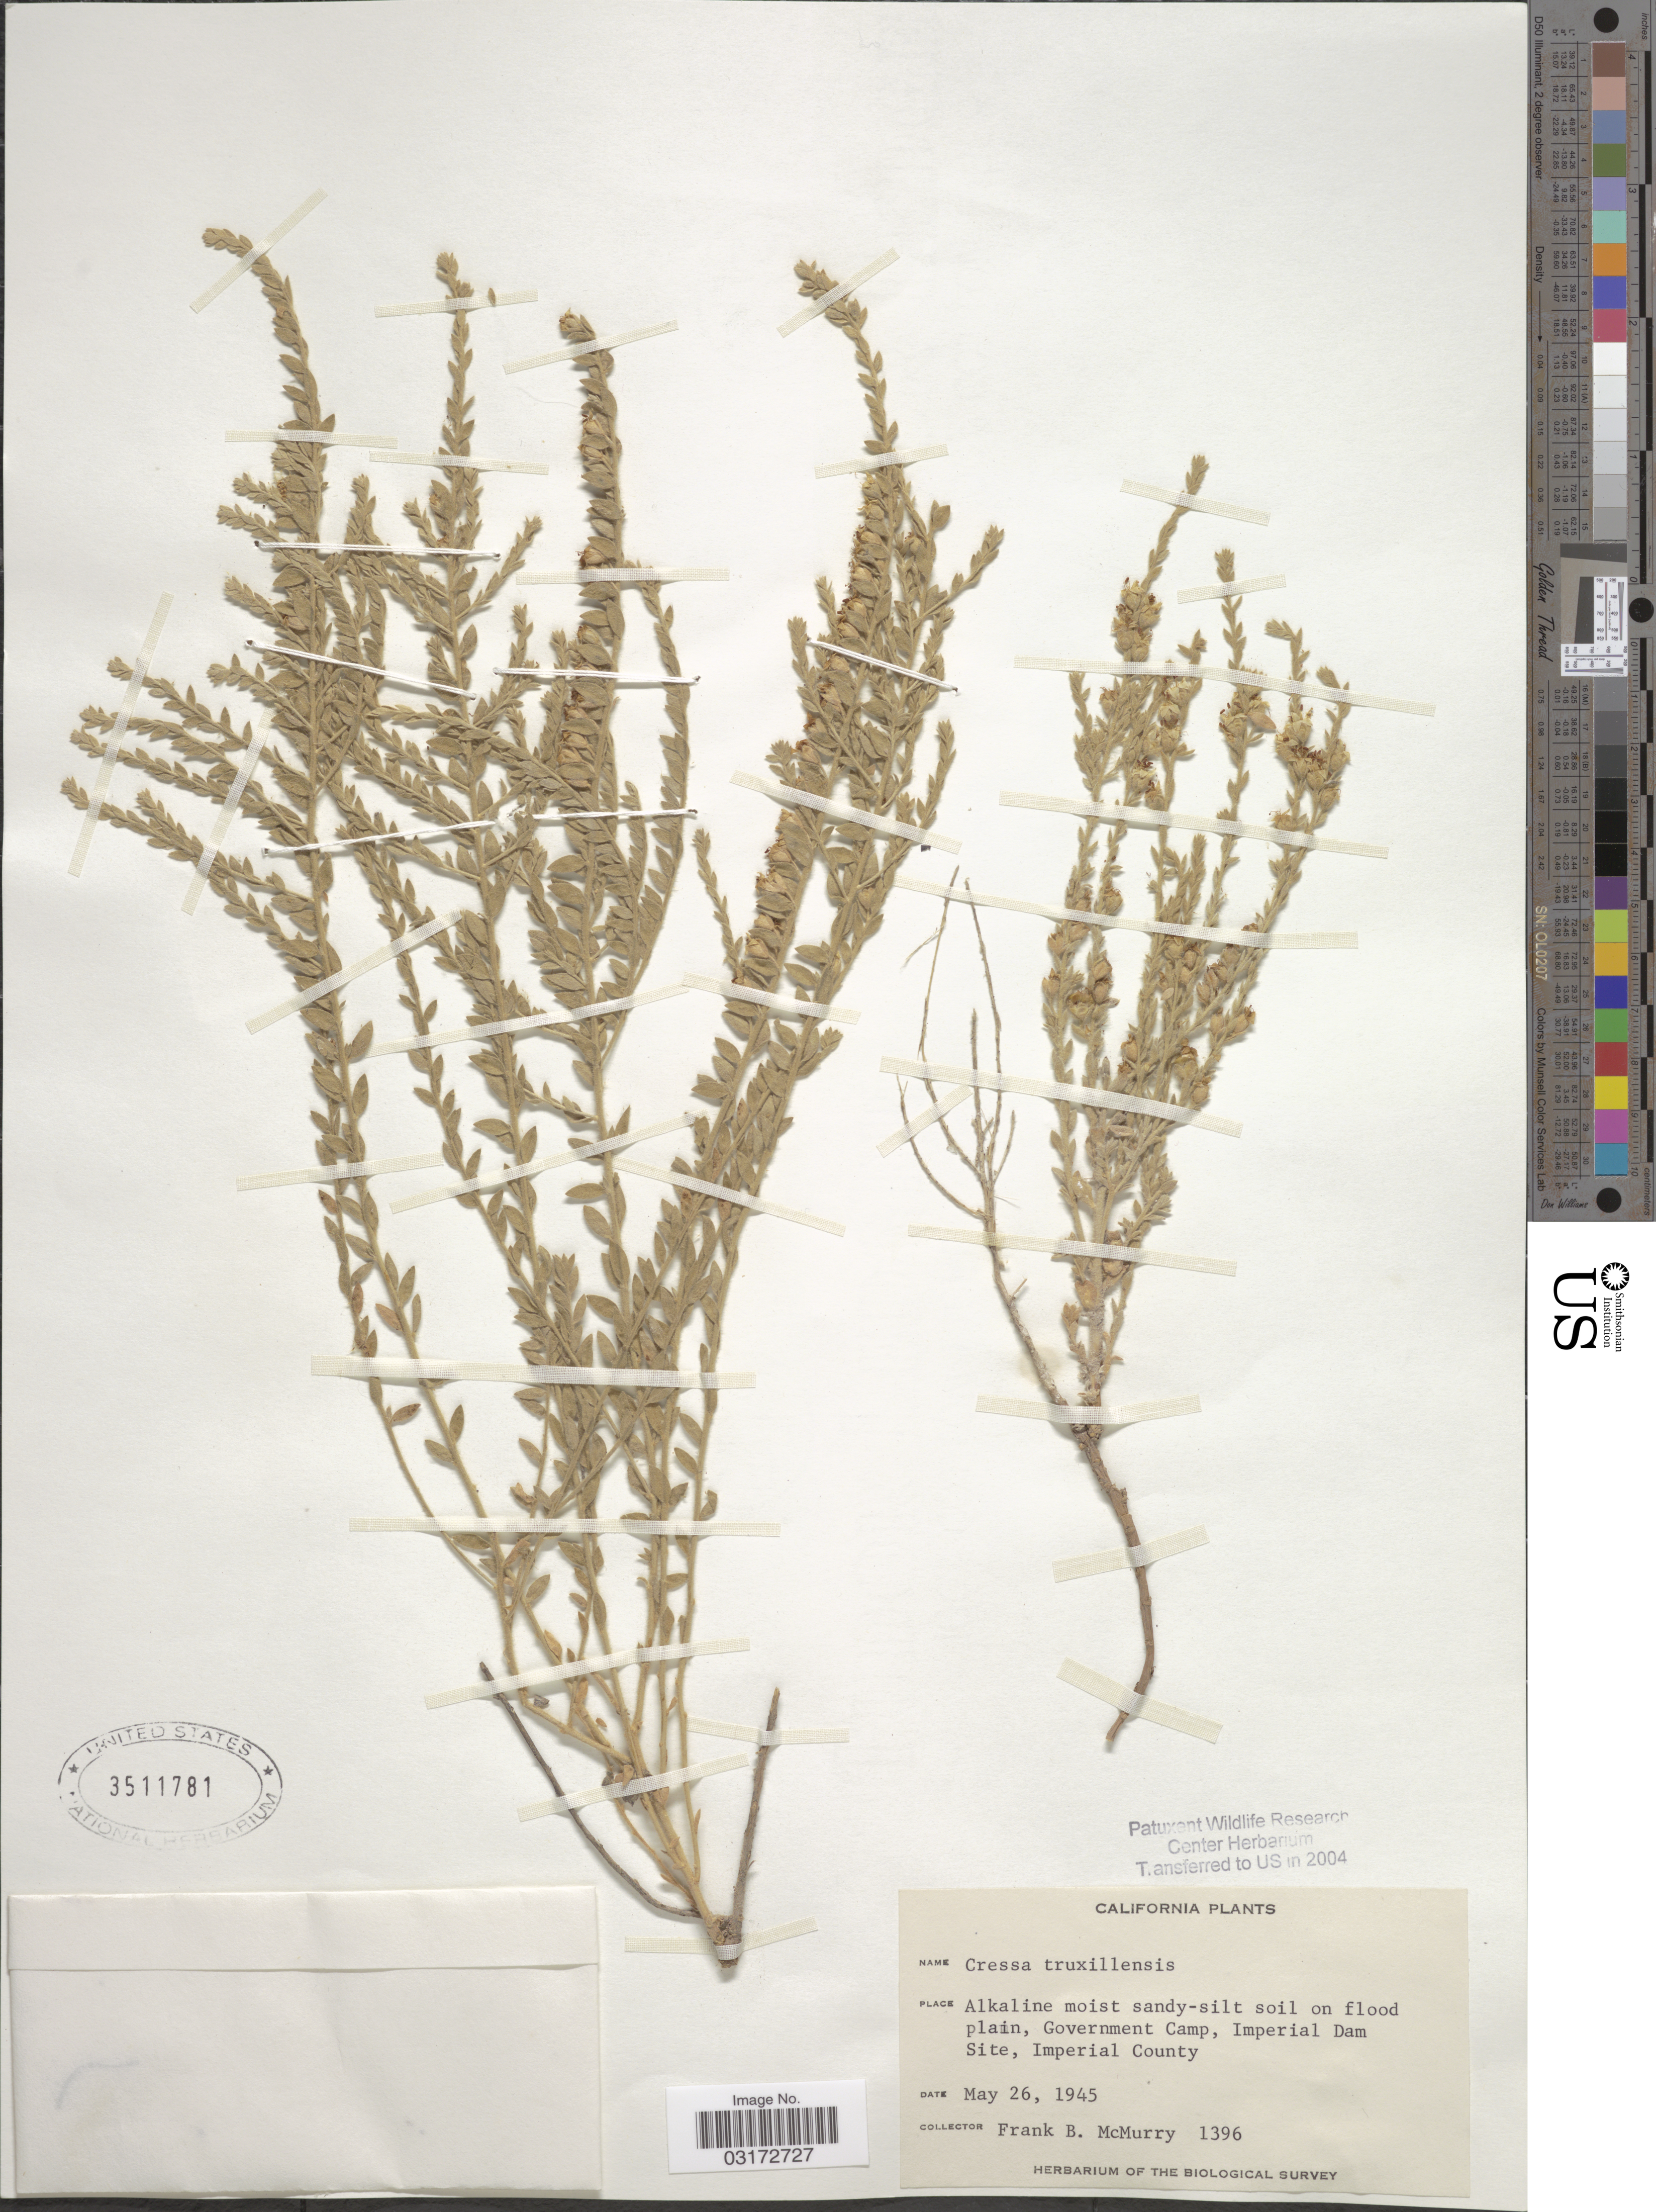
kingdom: Plantae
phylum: Tracheophyta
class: Magnoliopsida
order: Solanales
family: Convolvulaceae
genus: Cressa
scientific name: Cressa truxillensis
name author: Kunth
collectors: F. B. McMurry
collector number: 1396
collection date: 1945-05-26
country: United States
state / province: California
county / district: Imperial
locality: Alkaline moist sandy-silt soil on flood plain, Government Camp, Imperial Dam Site, Imperial County.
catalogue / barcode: US 3511781